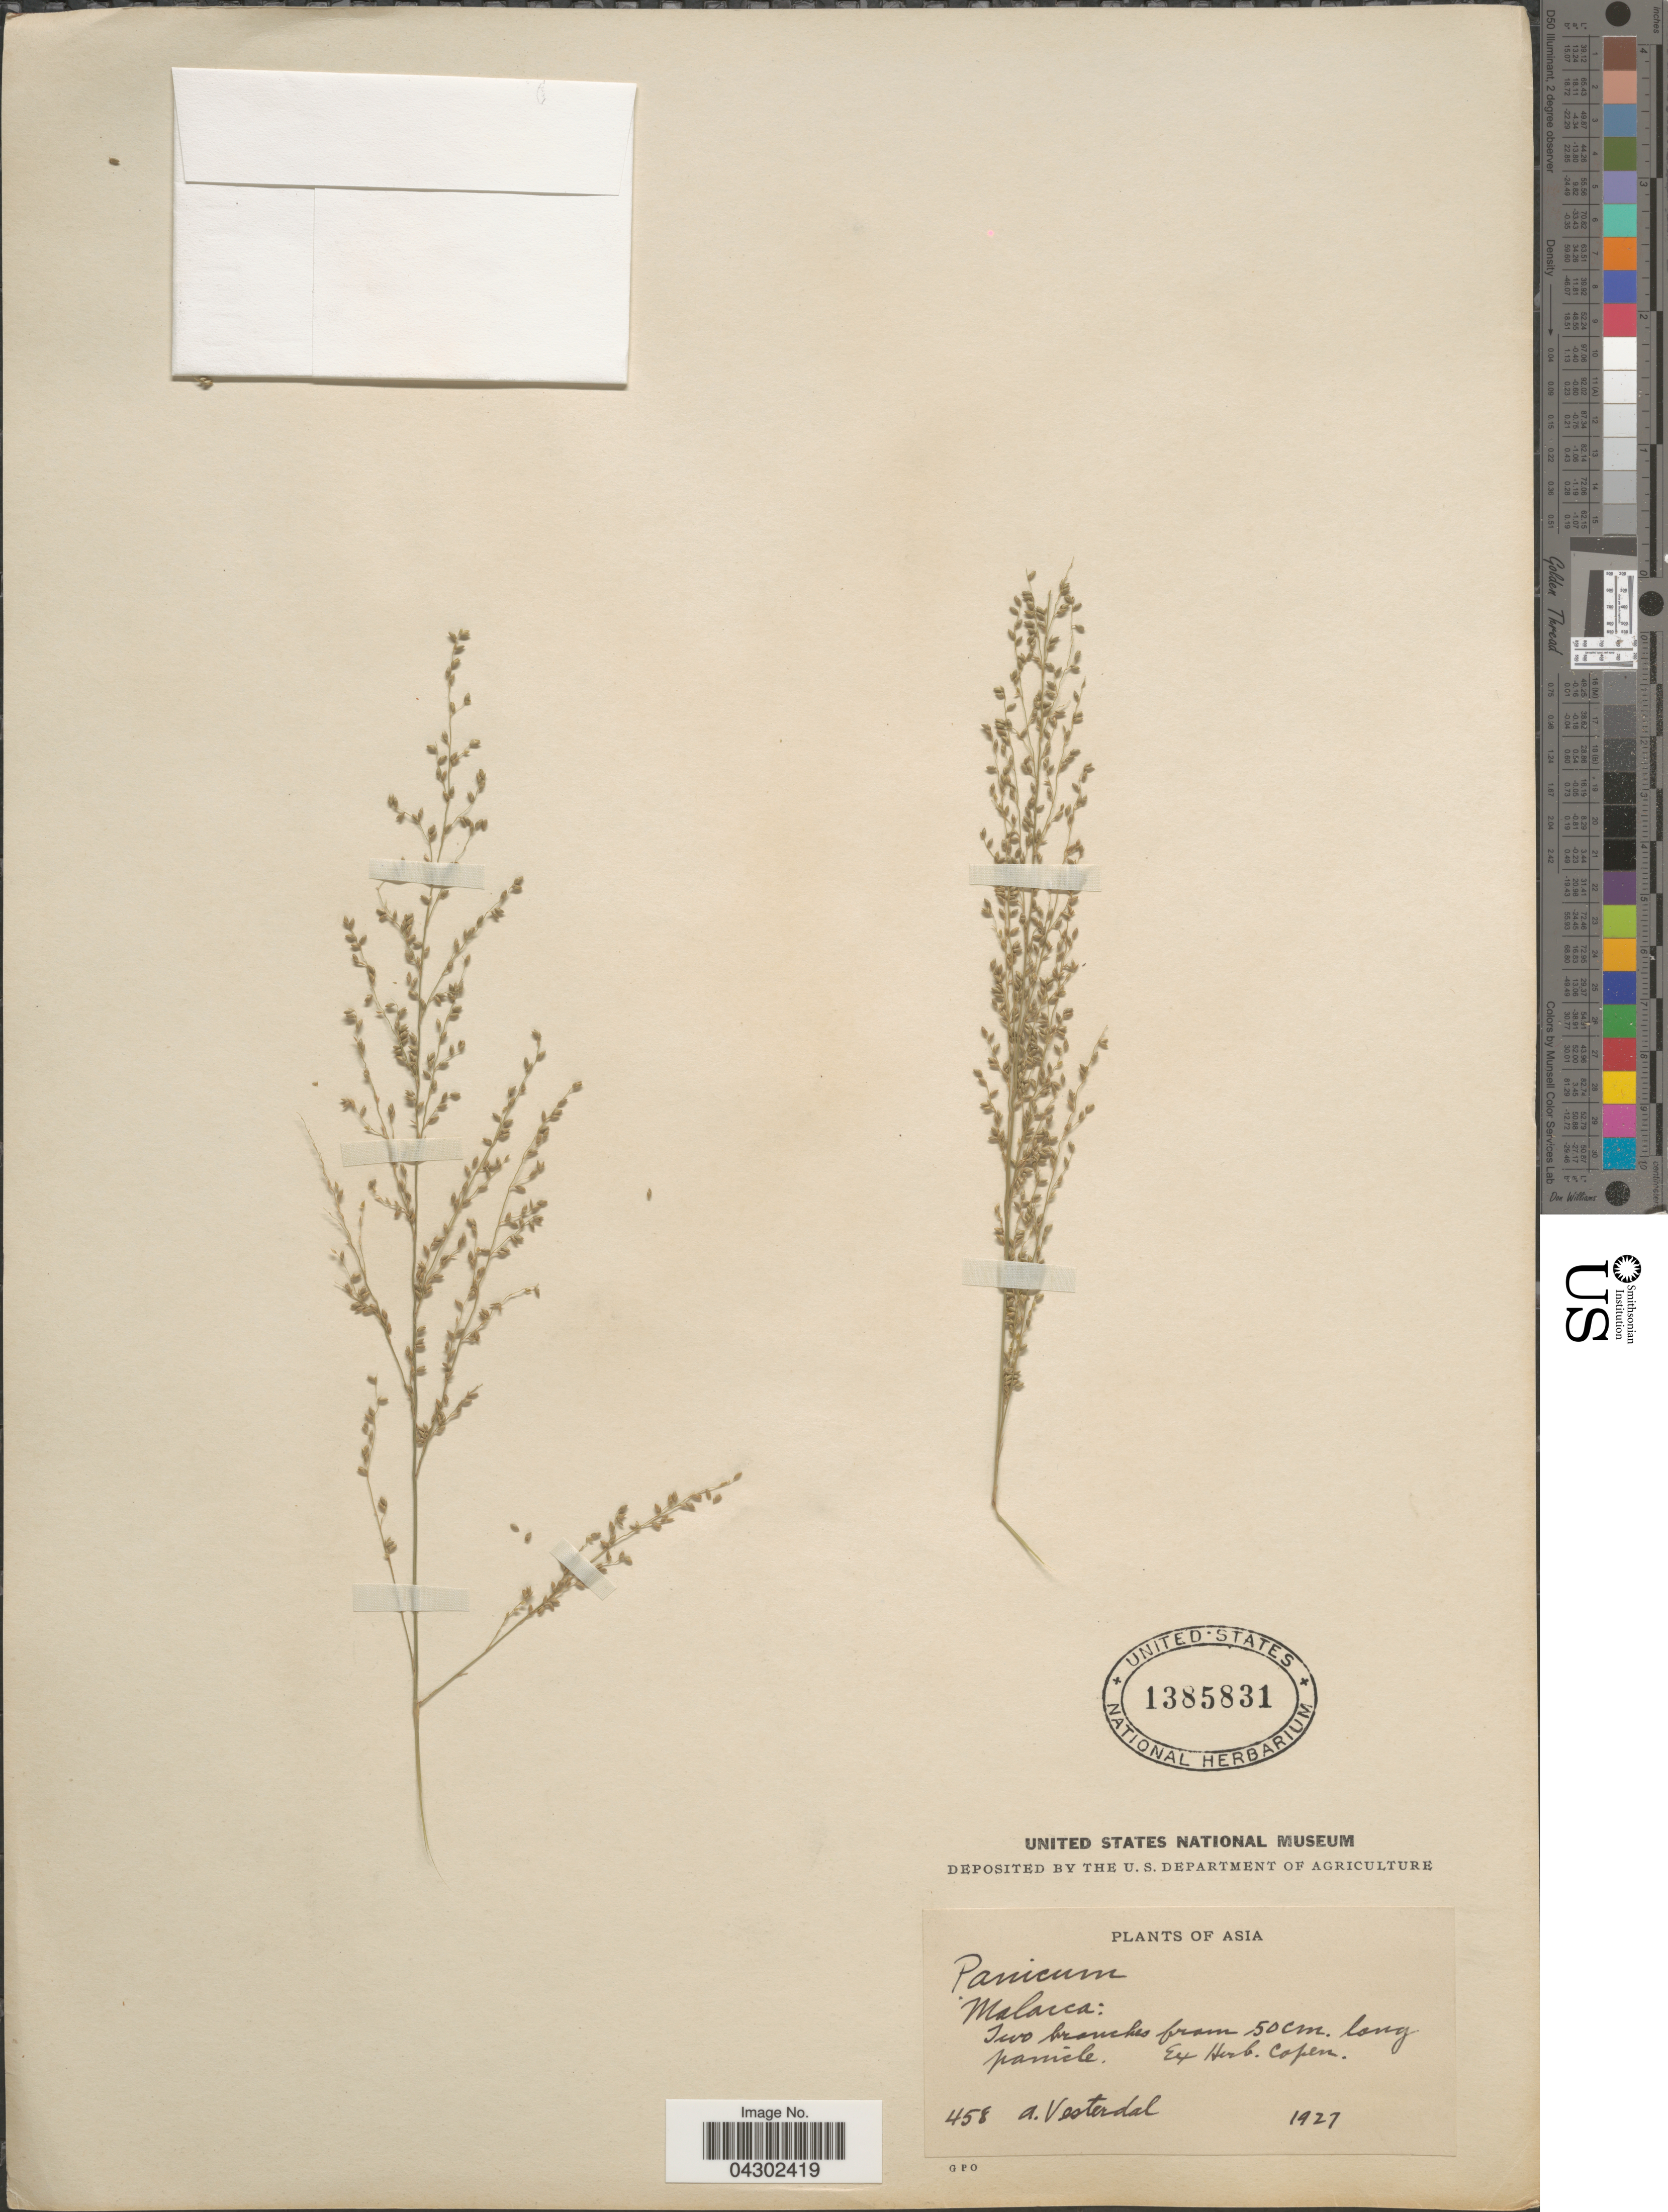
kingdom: Plantae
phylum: Tracheophyta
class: Liliopsida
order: Poales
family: Poaceae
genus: Panicum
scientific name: Panicum sp.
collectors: A. Vesterdal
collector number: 458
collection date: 1927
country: Malaysia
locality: Asia. Malacca.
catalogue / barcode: US 1385831